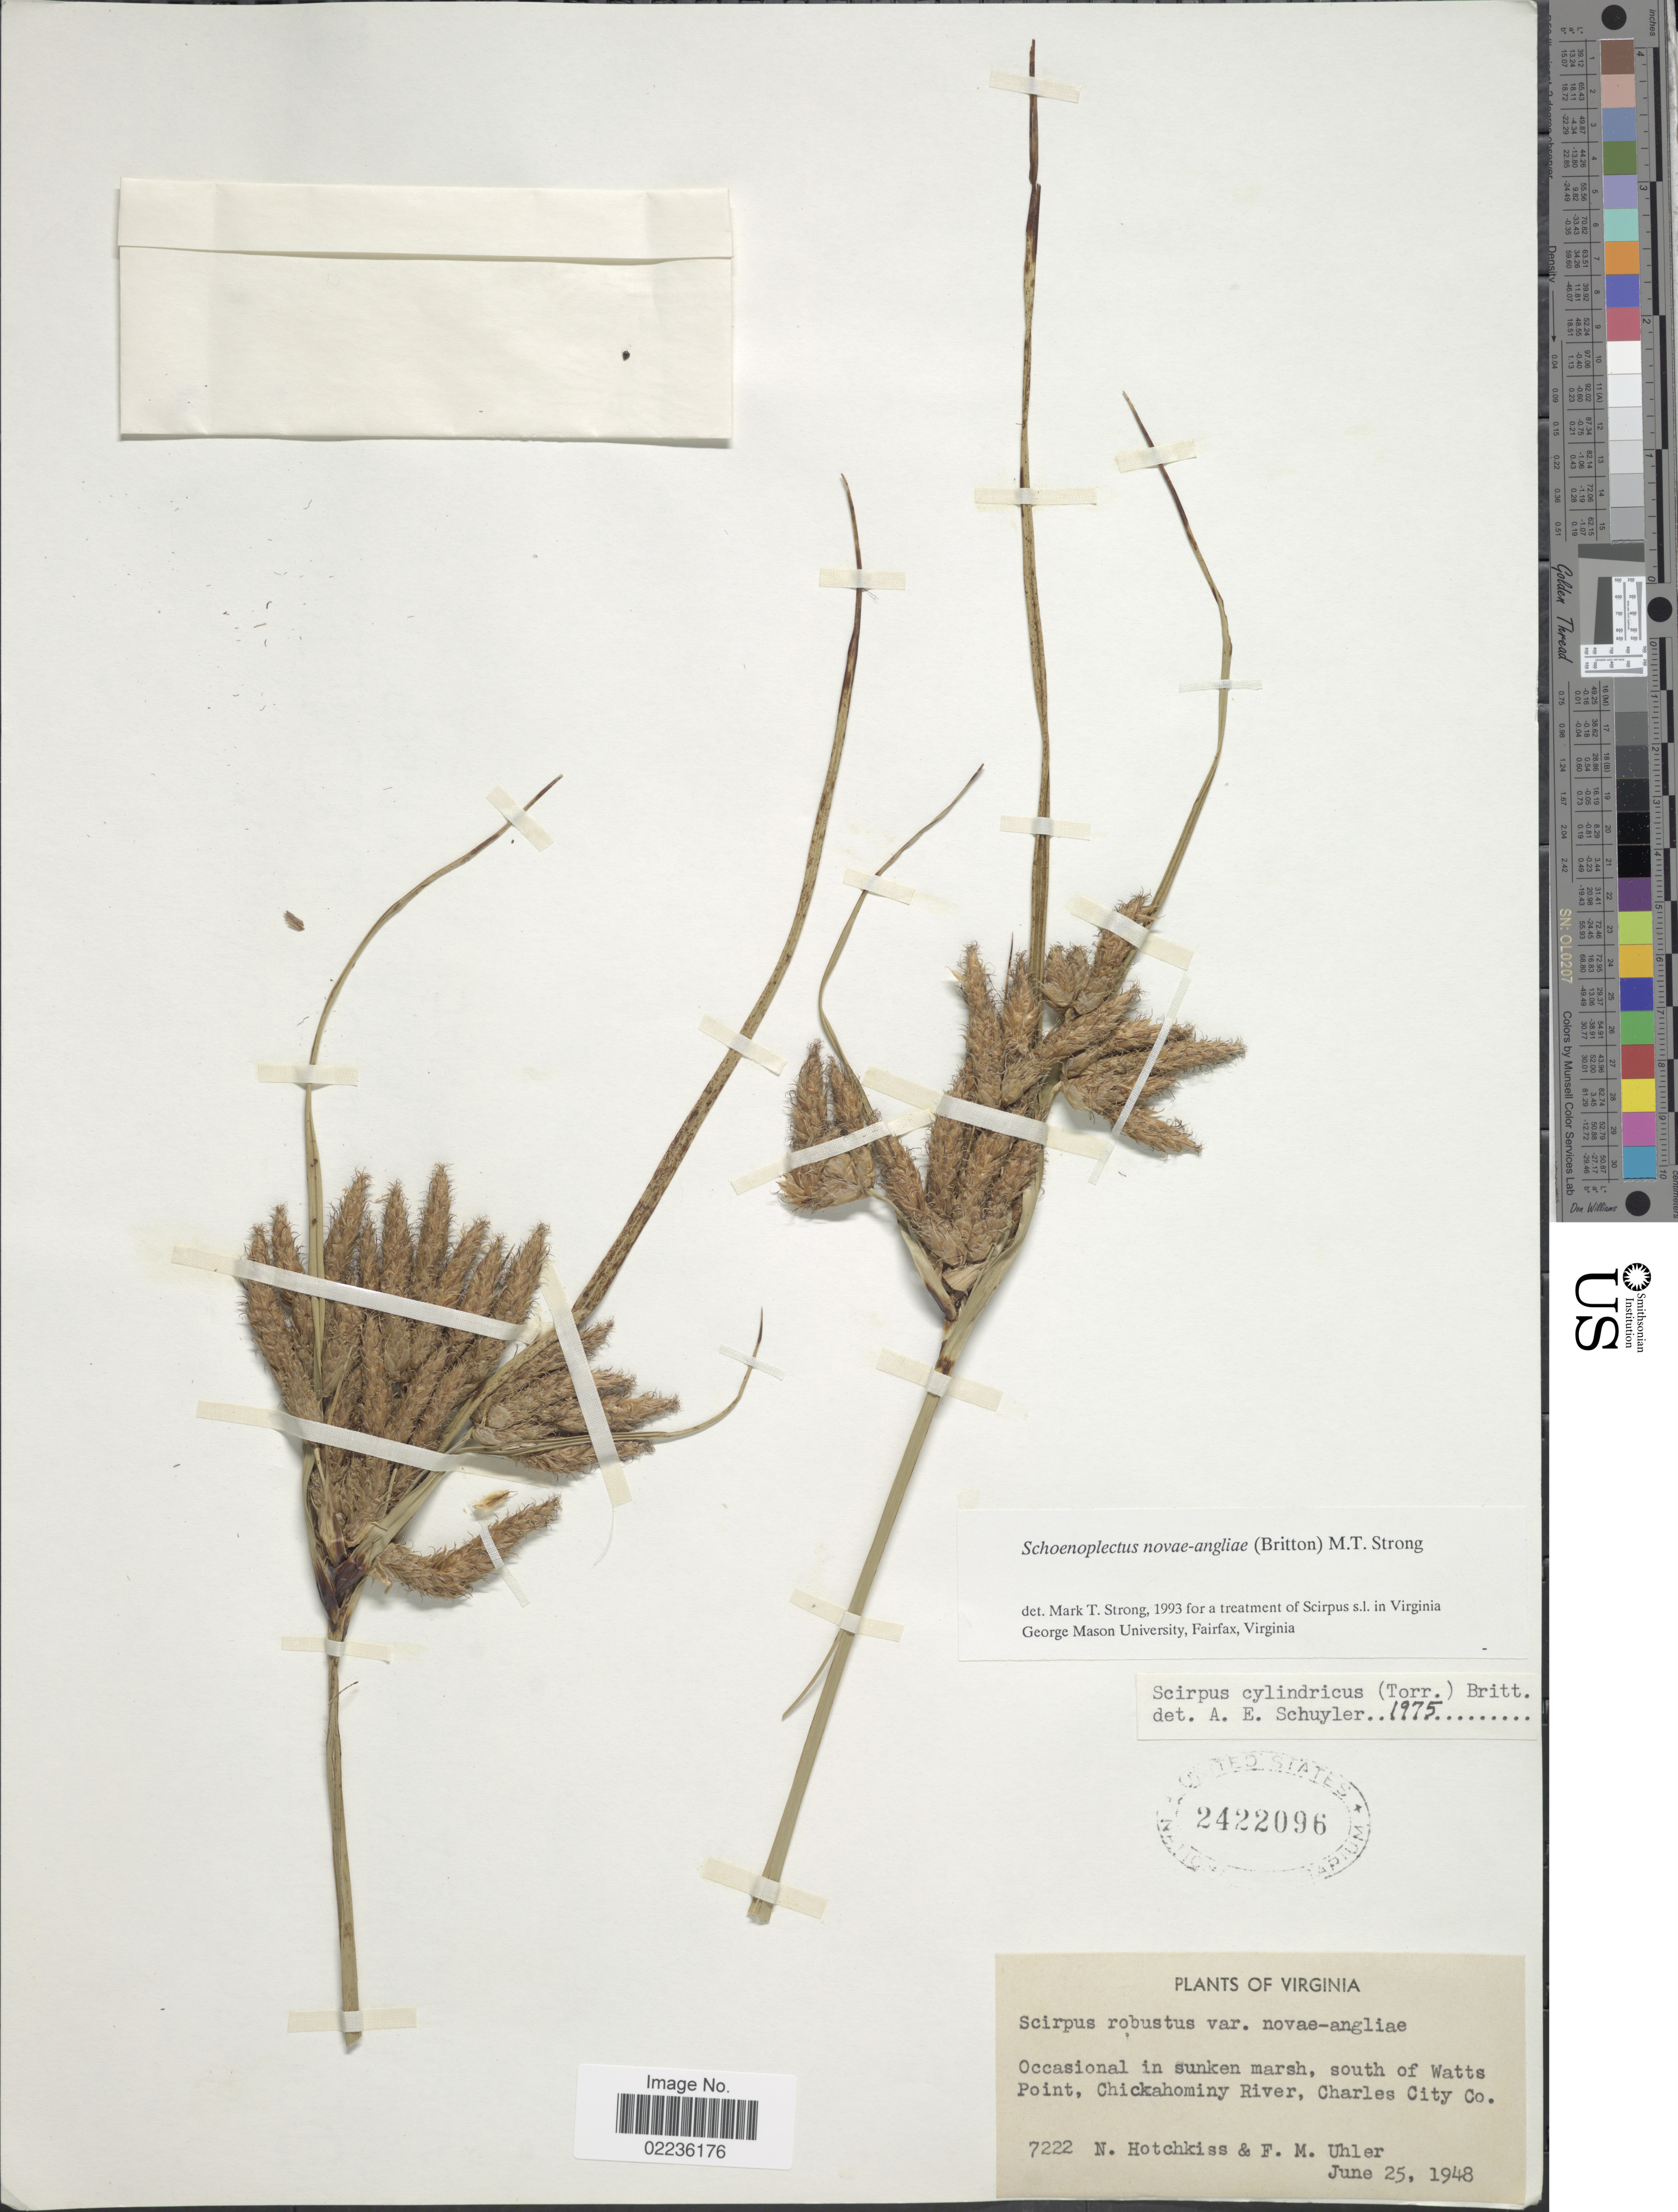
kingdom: Plantae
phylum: Tracheophyta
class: Liliopsida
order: Poales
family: Cyperaceae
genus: Bolboschoenus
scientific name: Bolboschoenus novae-angliae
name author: (Britton) S.G. Sm.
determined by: Strong, M. T., (US), Smithsonian Institution - National Museum of Natural History (UNITED STATES)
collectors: N. Hotchkiss & F. M. Uhler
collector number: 7222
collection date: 1948-06-25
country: United States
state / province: Virginia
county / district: Charles City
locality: Occasional in sunken marsh, south of Watts Point, Chickahominy River, Charles City Co.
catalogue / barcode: US 2422096